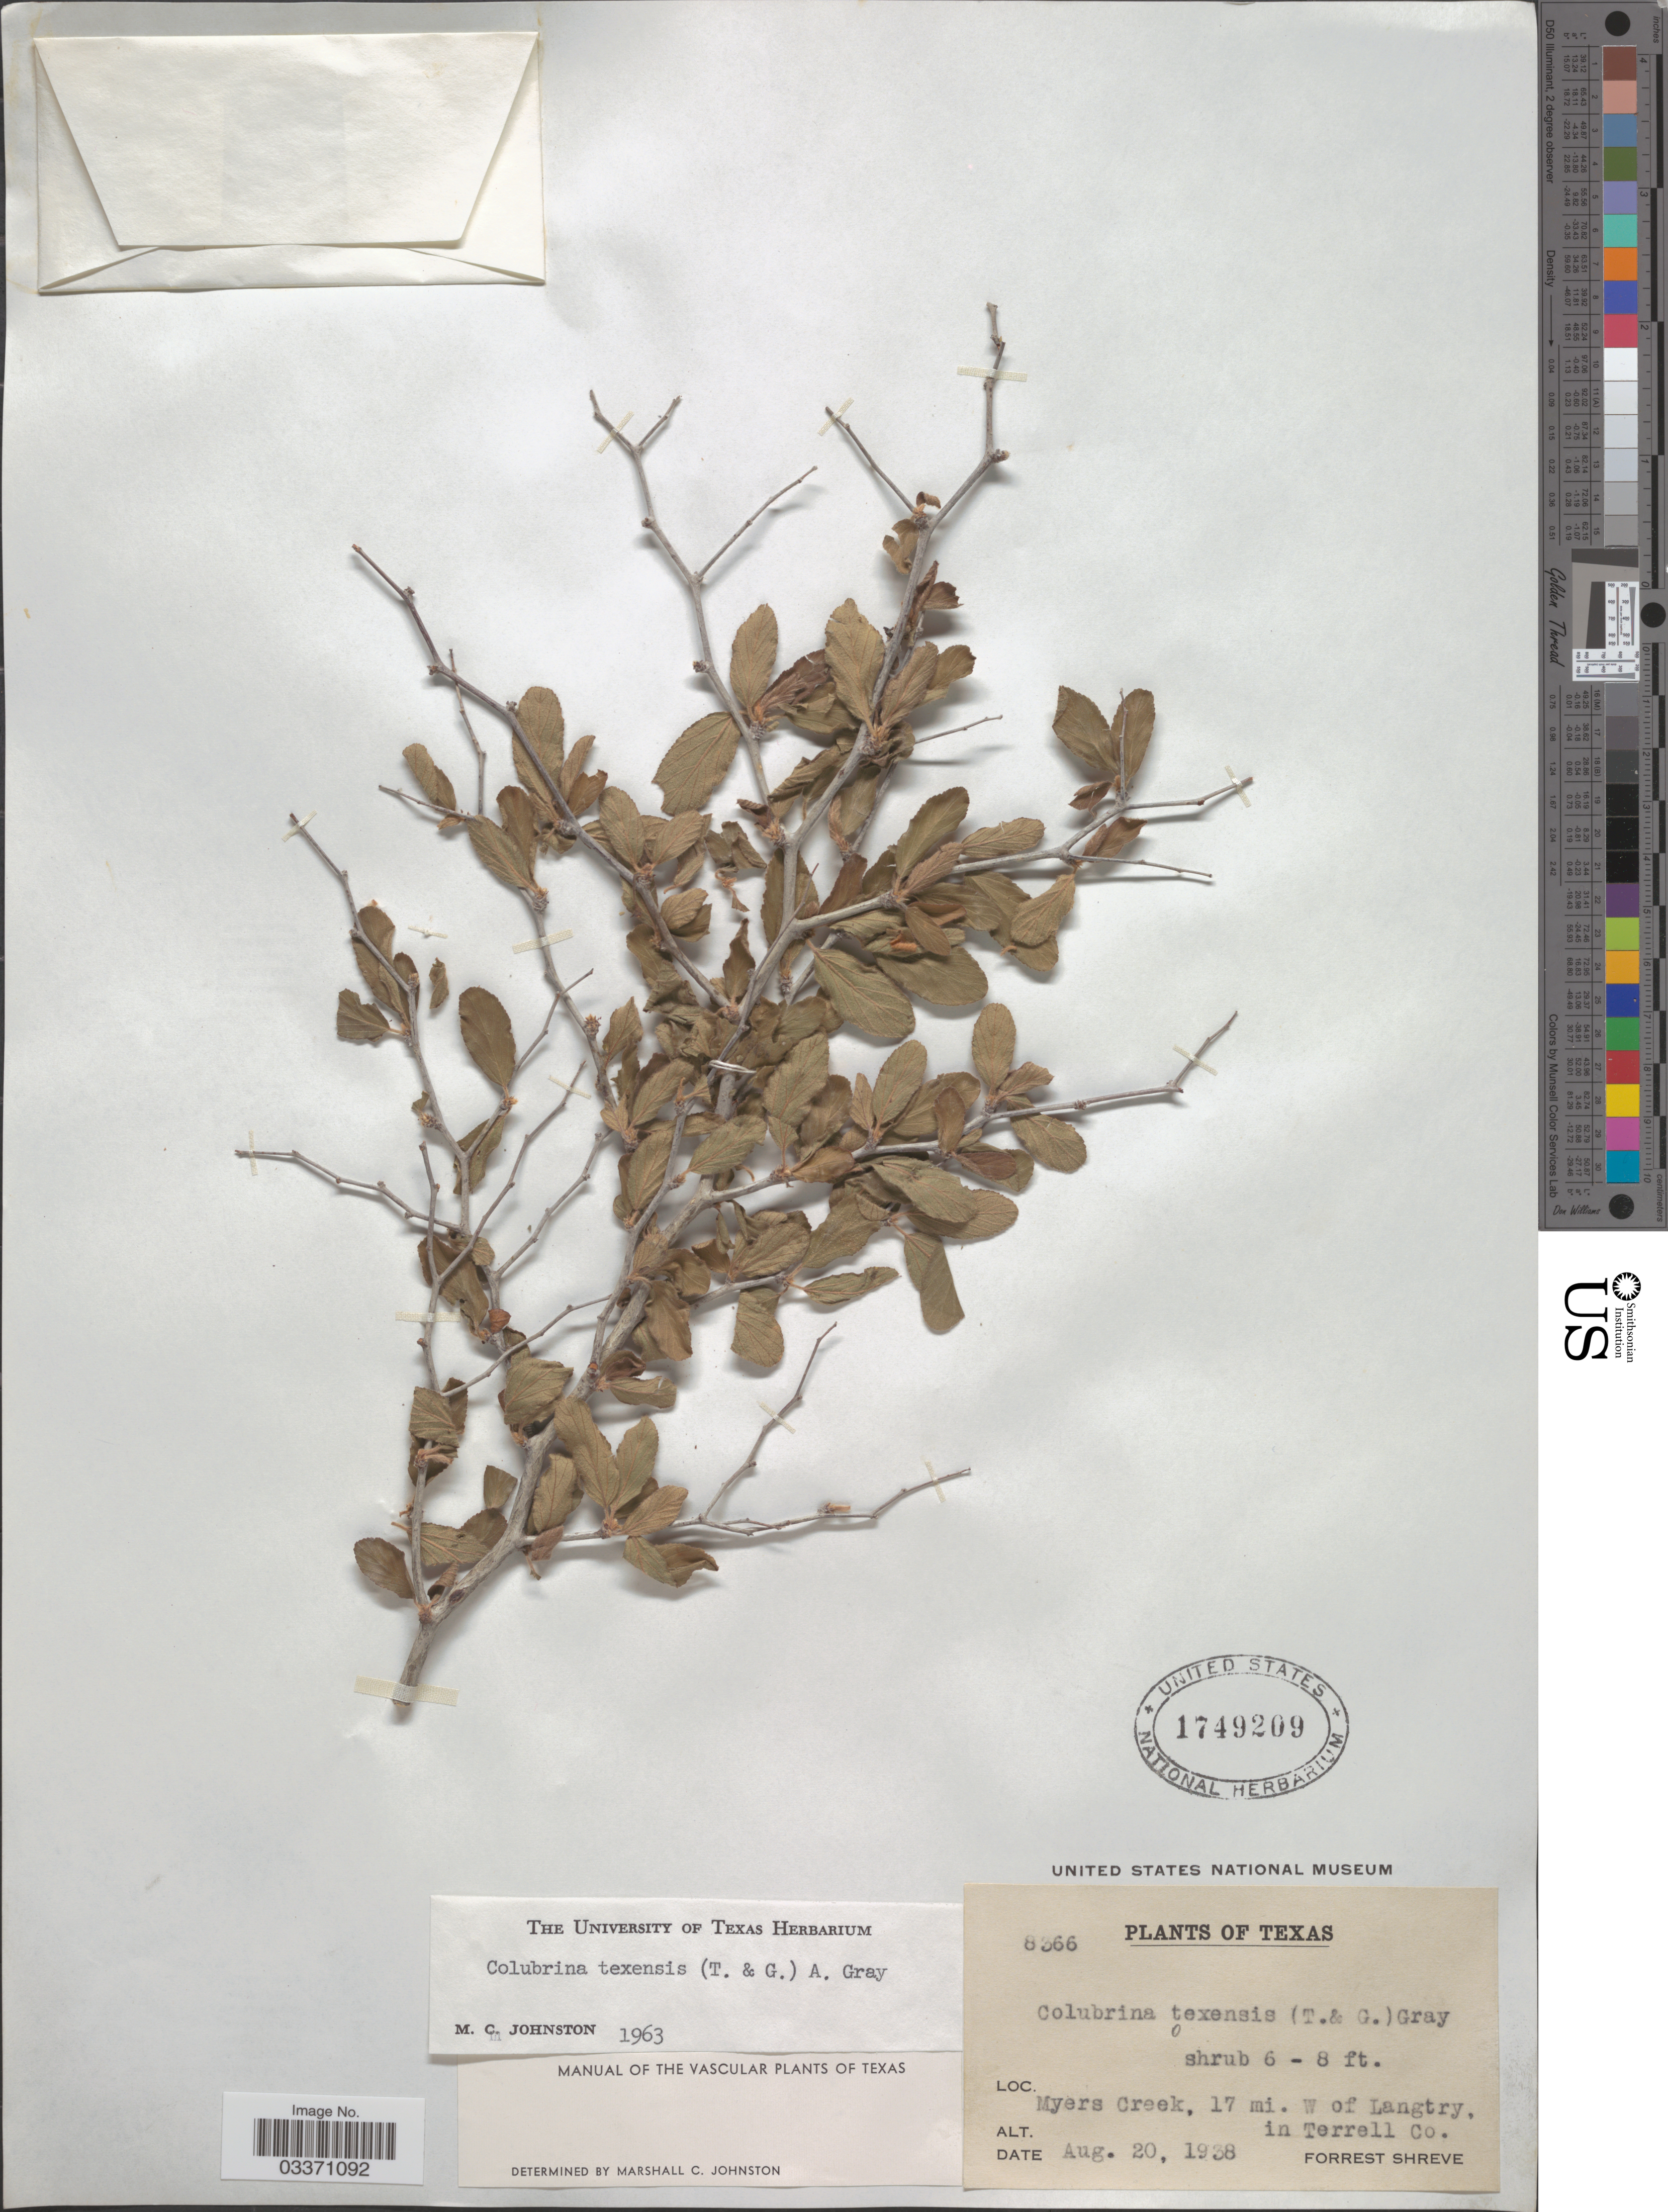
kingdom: Plantae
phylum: Tracheophyta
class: Magnoliopsida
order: Rosales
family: Rhamnaceae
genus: Colubrina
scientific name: Colubrina texensis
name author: (Torr. & A. Gray) A. Gray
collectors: F. Shreve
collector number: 8366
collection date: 1938-08-20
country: United States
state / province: Texas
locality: Myers Creek, 17 mi. W of Langtry, in Terrell Co.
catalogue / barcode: US 1749209